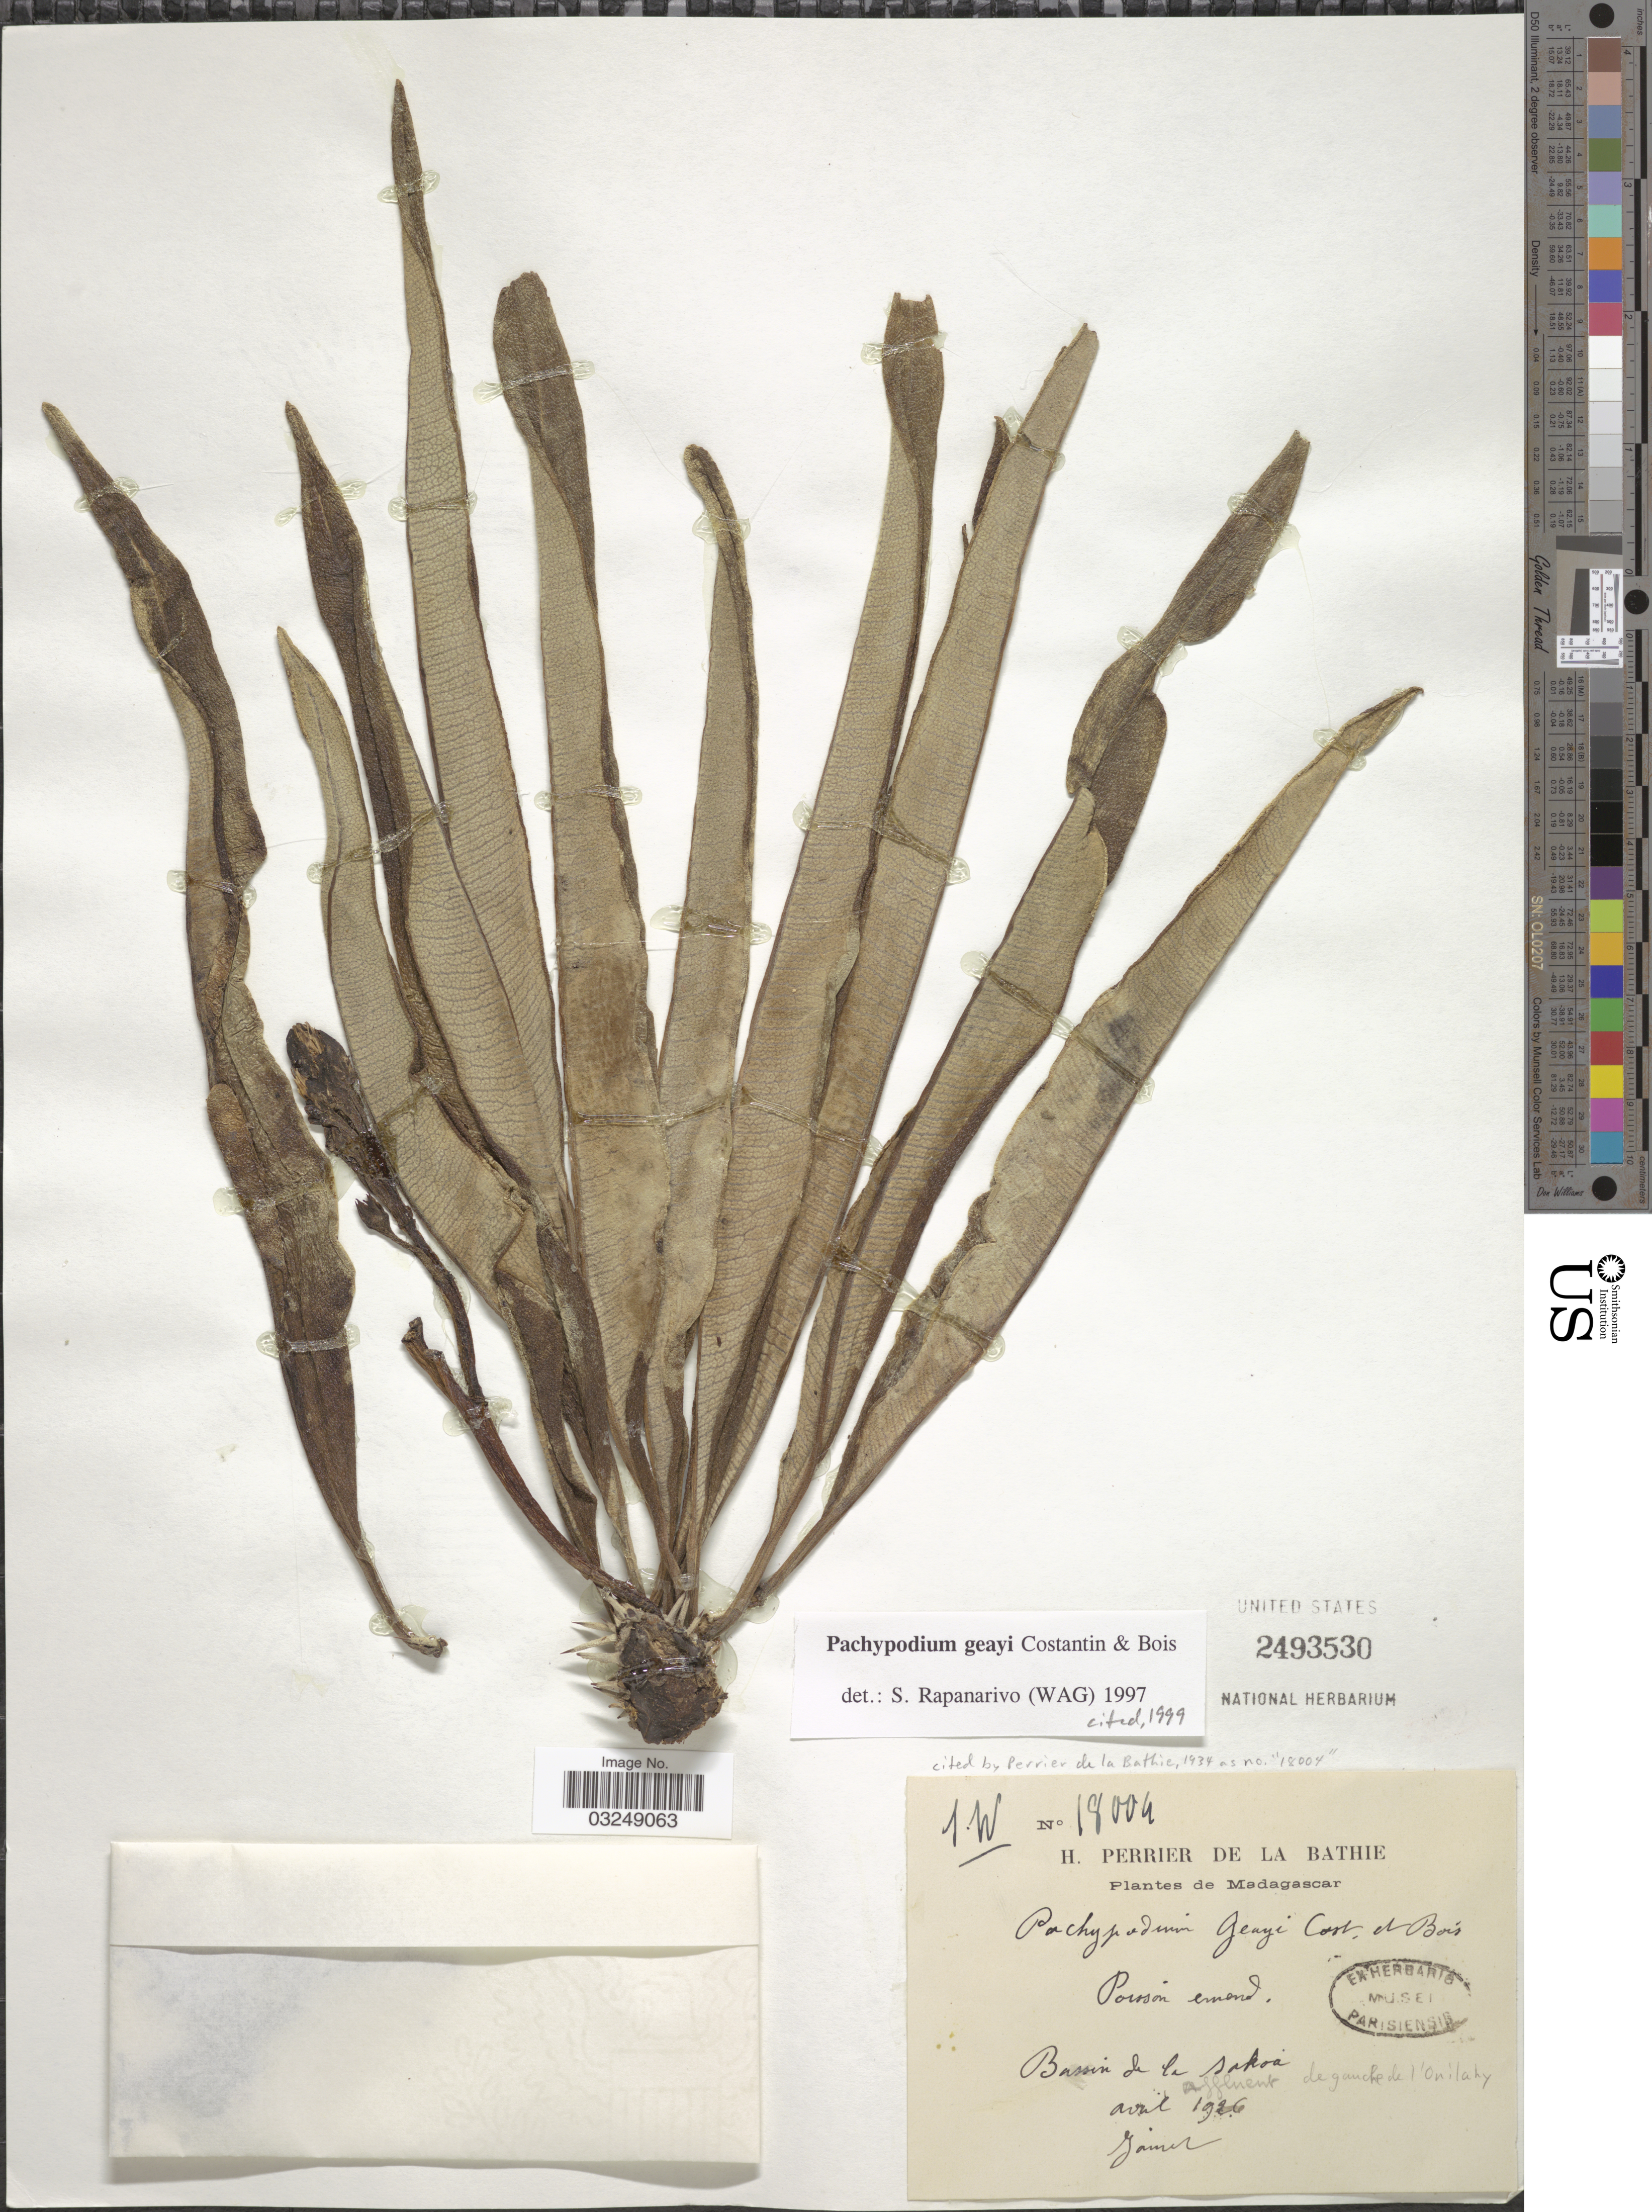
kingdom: Plantae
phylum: Tracheophyta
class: Magnoliopsida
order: Gentianales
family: Apocynaceae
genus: Pachypodium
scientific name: Pachypodium geayi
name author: Costantin & Bois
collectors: H. Perrier de la Bâthie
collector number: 18004*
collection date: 1926-01/1926-04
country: Madagascar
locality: Poissón emond. Bassin de la Sakoa, affluent de gauche de l'Onilahy.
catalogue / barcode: US 2493530